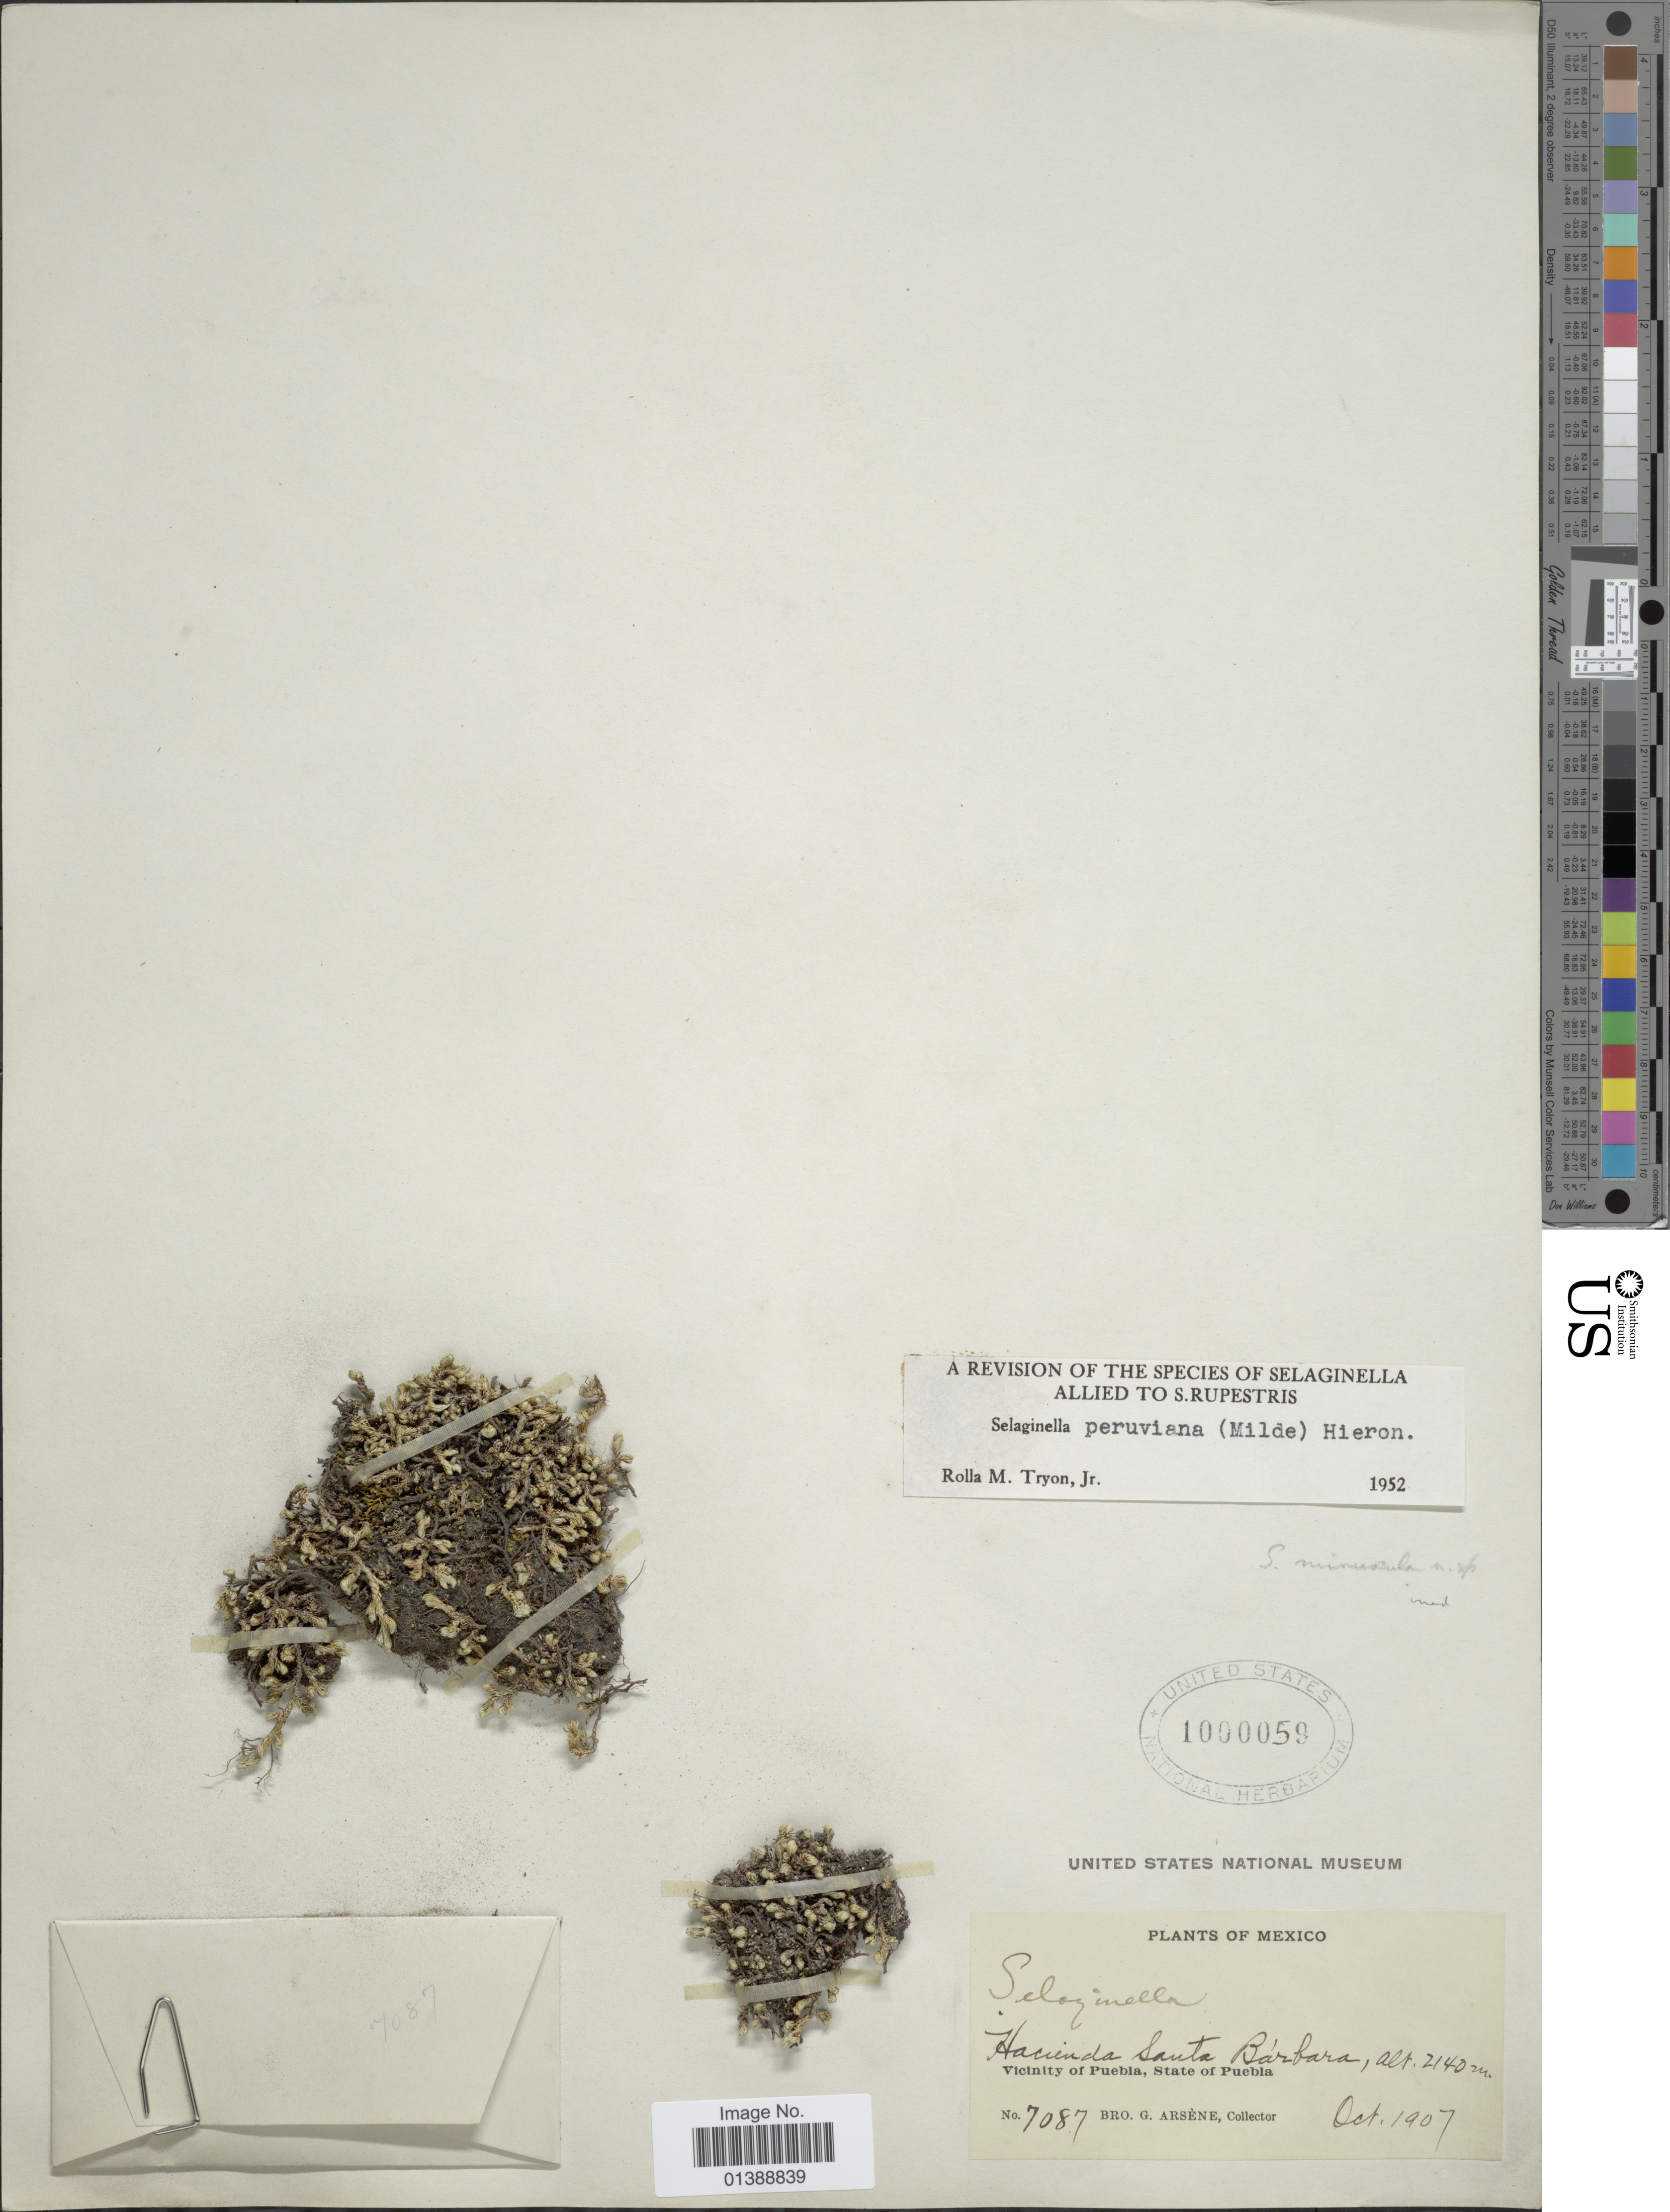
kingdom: Plantae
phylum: Tracheophyta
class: Lycopodiopsida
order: Selaginellales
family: Selaginellaceae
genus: Selaginella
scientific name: Selaginella peruviana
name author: (Milde) Hieron.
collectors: Bro. G. Arsène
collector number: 7087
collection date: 1907-10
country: Mexico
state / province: Puebla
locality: Hacienda Santa barbara, Vicinity of Puebla, State of Puebla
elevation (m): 2140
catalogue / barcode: US 1000059